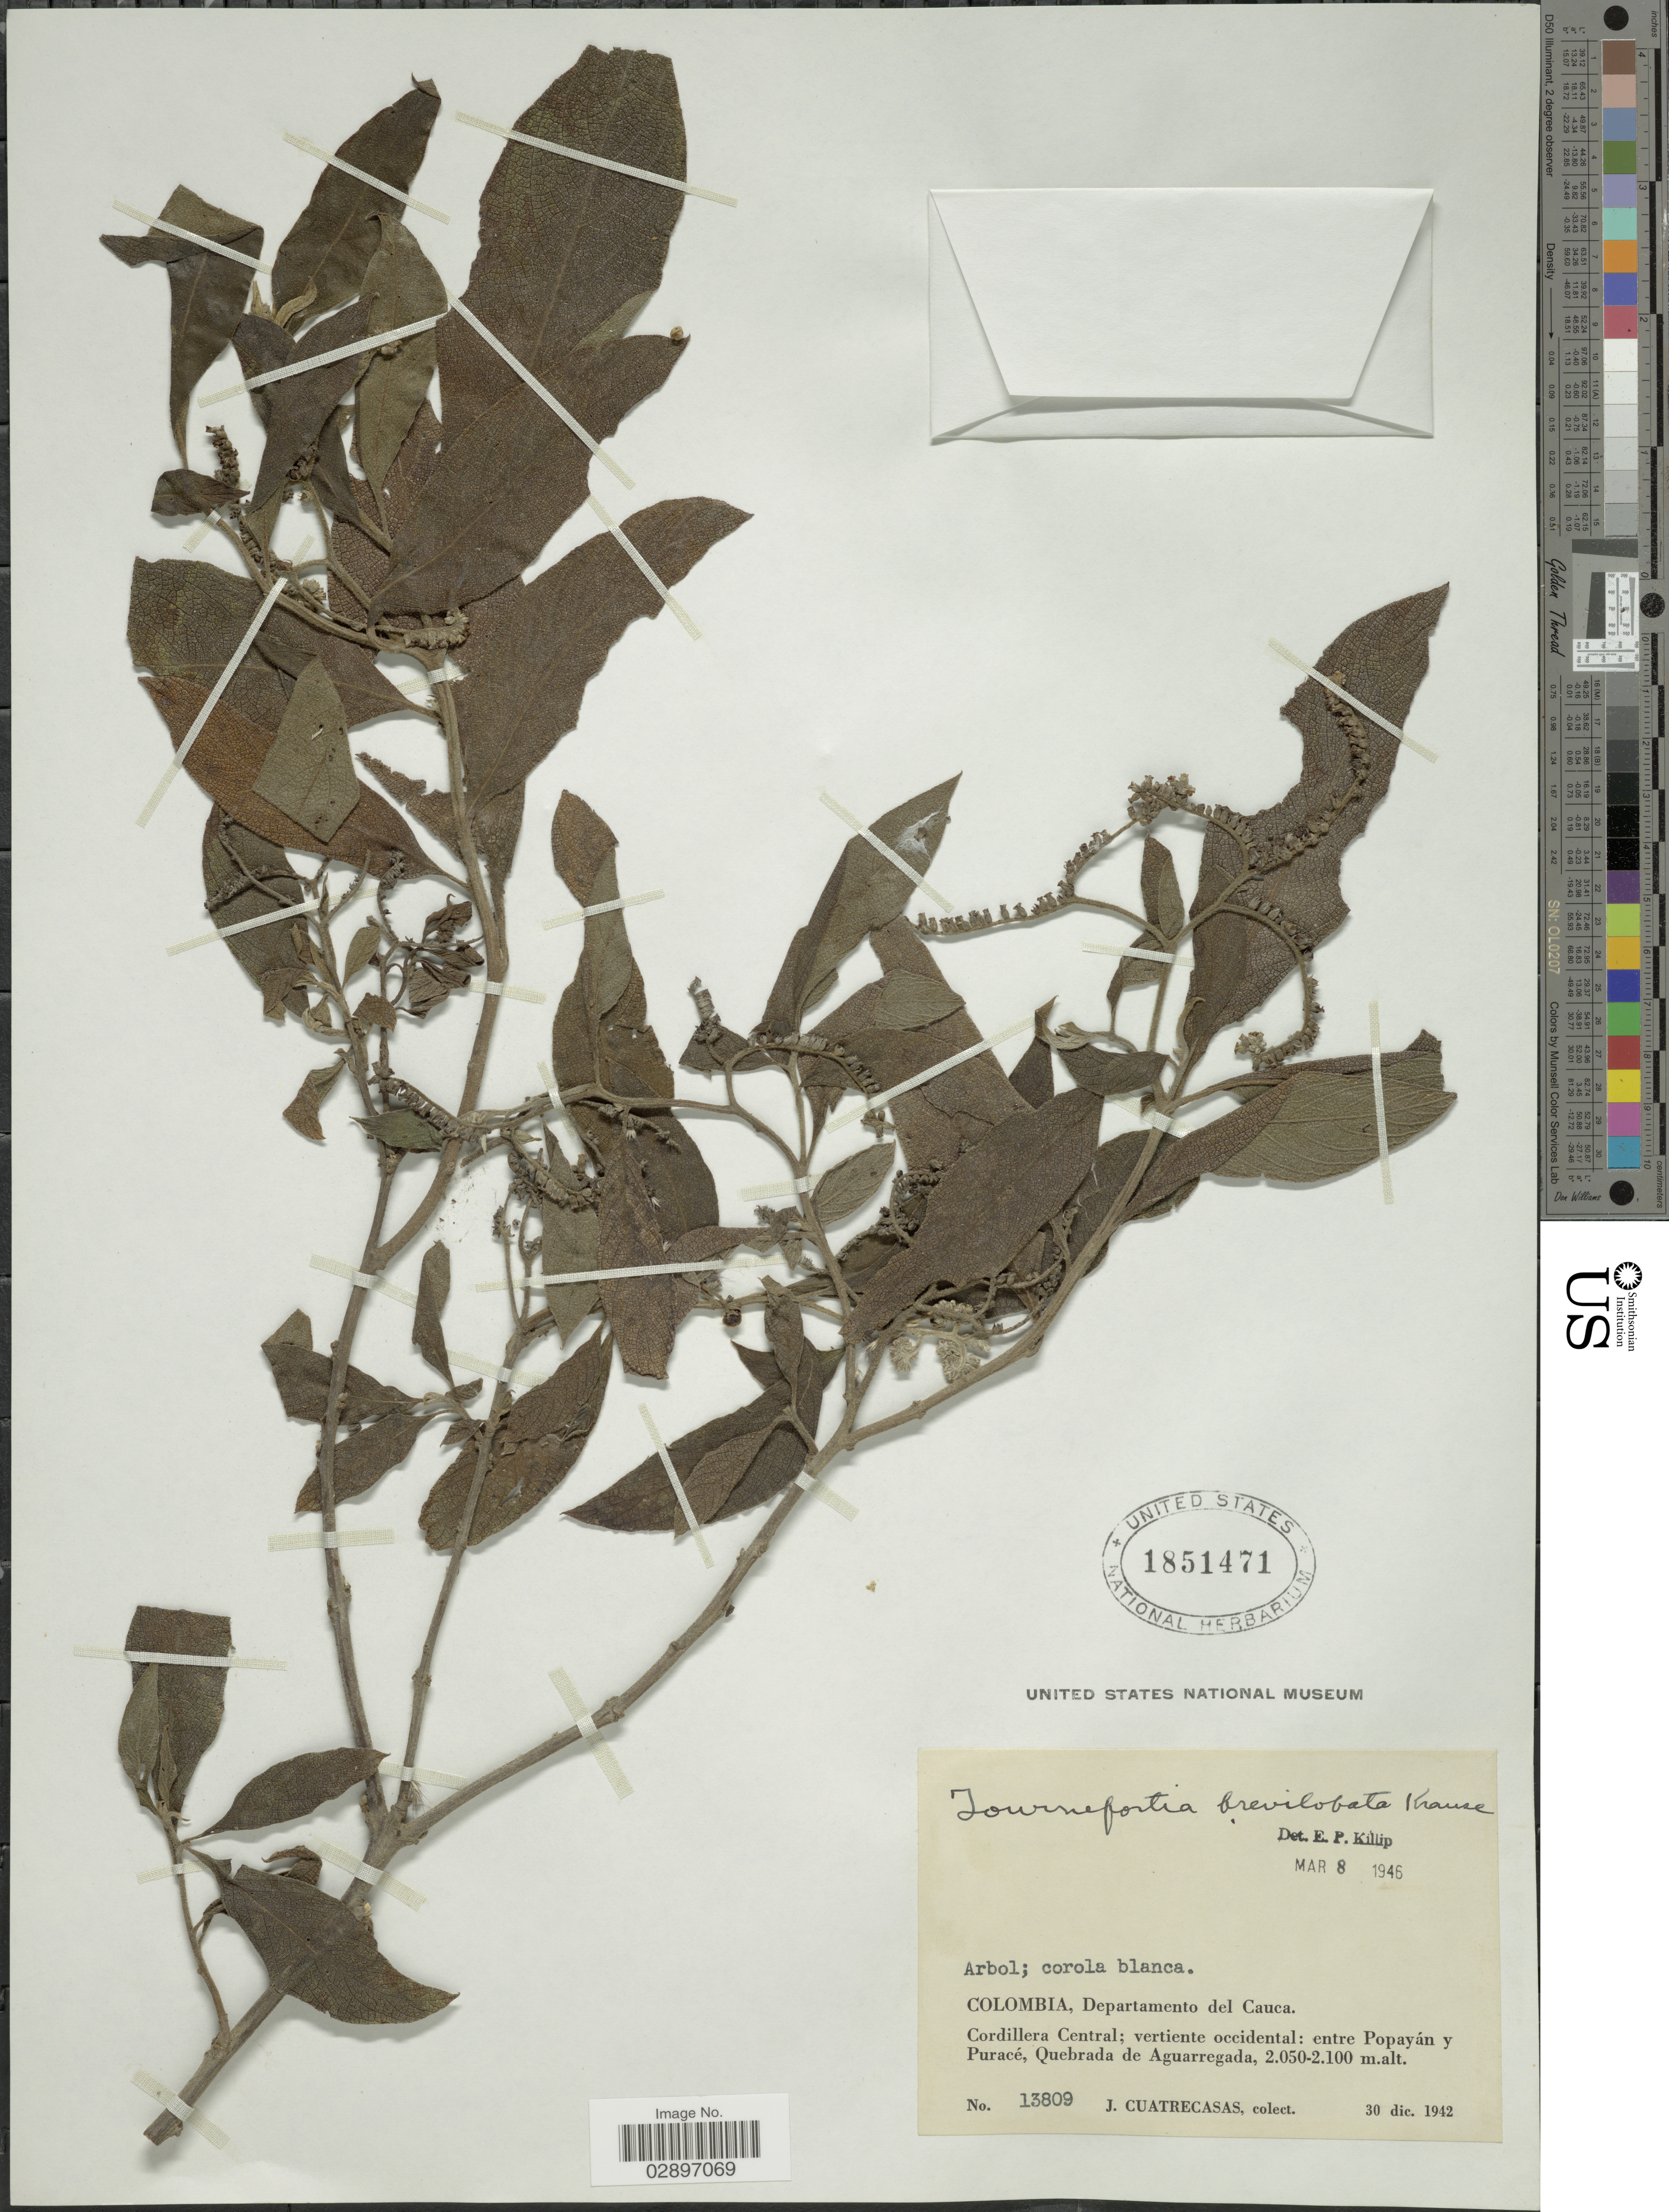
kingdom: Plantae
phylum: Tracheophyta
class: Magnoliopsida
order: Boraginales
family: Heliotropiaceae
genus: Tournefortia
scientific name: Tournefortia brevilobata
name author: K. Krause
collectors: J. Cuatrecasas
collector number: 13809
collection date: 1942-12-30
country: Colombia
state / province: Cauca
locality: Departamento del Cauca. Cordillera Central: vertiente occidental: entre Popayán y Puracé, Quebrada de Aguarregada.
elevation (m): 2050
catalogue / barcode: US 1851471